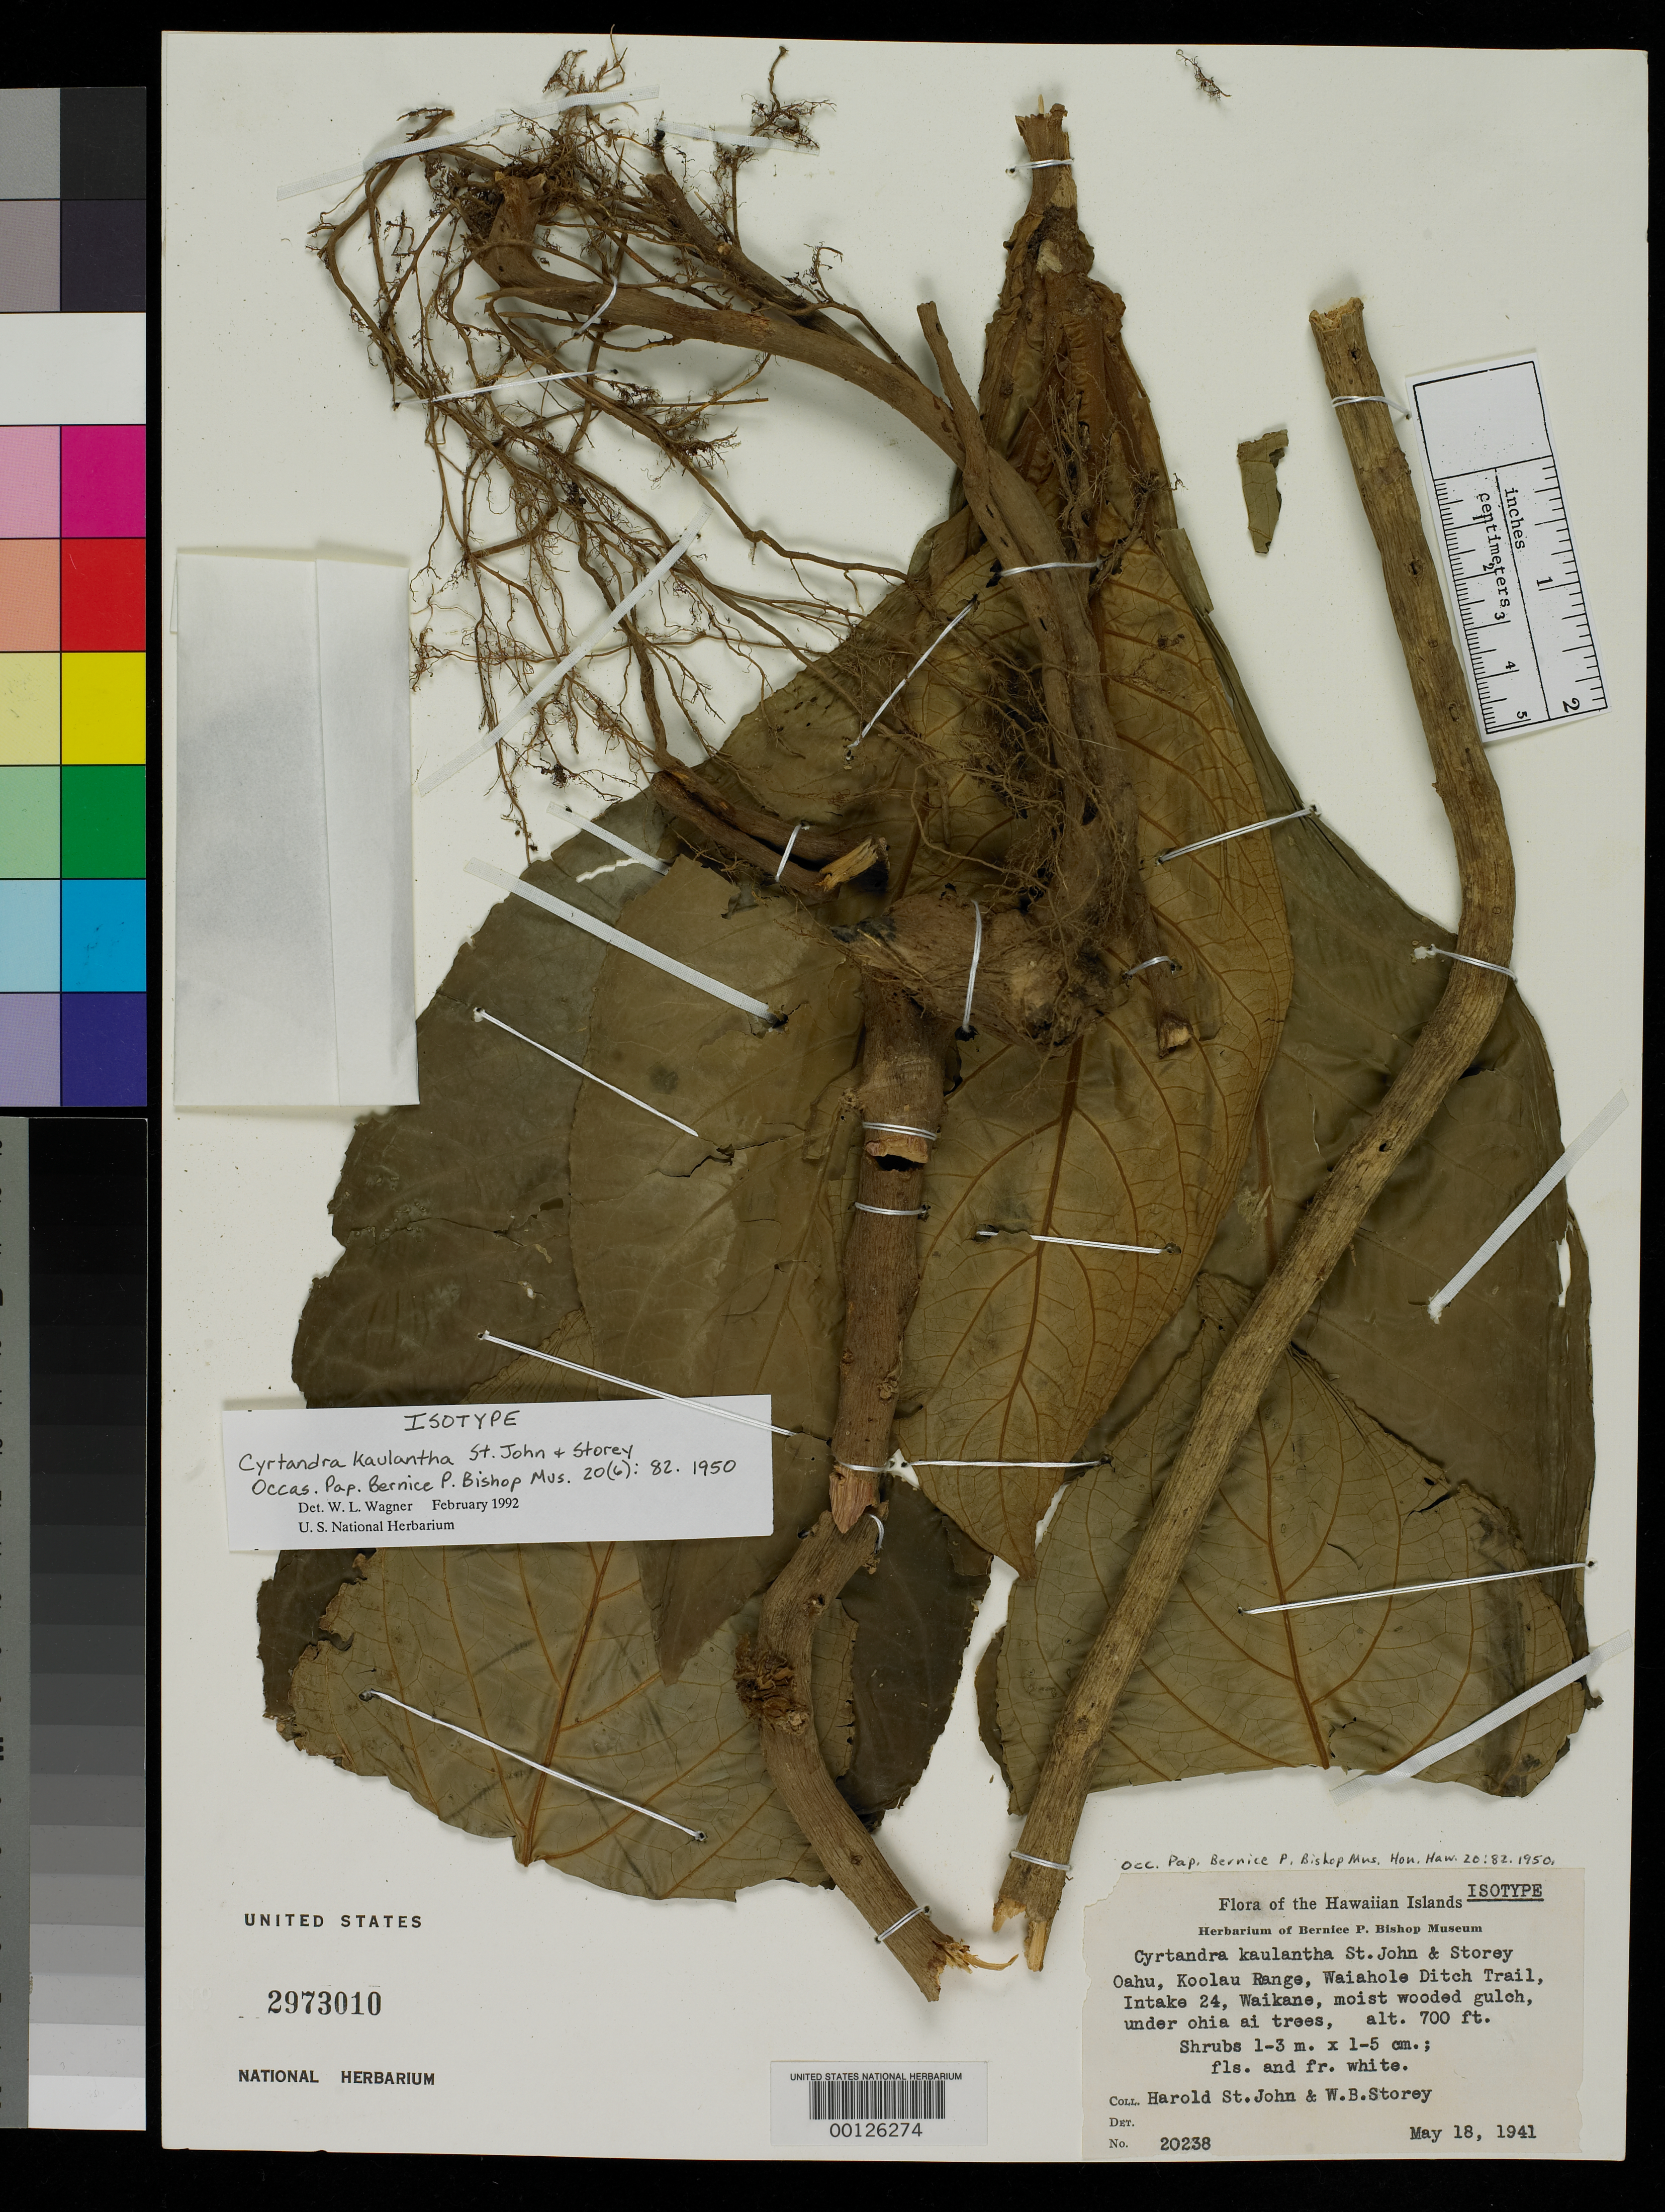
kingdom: Plantae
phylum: Tracheophyta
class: Magnoliopsida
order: Lamiales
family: Gesneriaceae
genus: Cyrtandra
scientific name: Cyrtandra kaulantha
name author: H. St. John & Storey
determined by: Wagner, W. L., (BOT), Smithsonian Institution - National Museum of Natural History (UNITED STATES)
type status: Isotype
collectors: H. St. John & W. Storey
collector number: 20238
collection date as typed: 18 May 1941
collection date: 1941-05-18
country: United States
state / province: Hawaii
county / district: Honolulu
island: Oahu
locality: Oahu, Koolau Range, Waiahole Ditch Trail, Intake 24, Waikane.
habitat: Moist wooded gulch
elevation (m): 213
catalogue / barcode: US 2973010